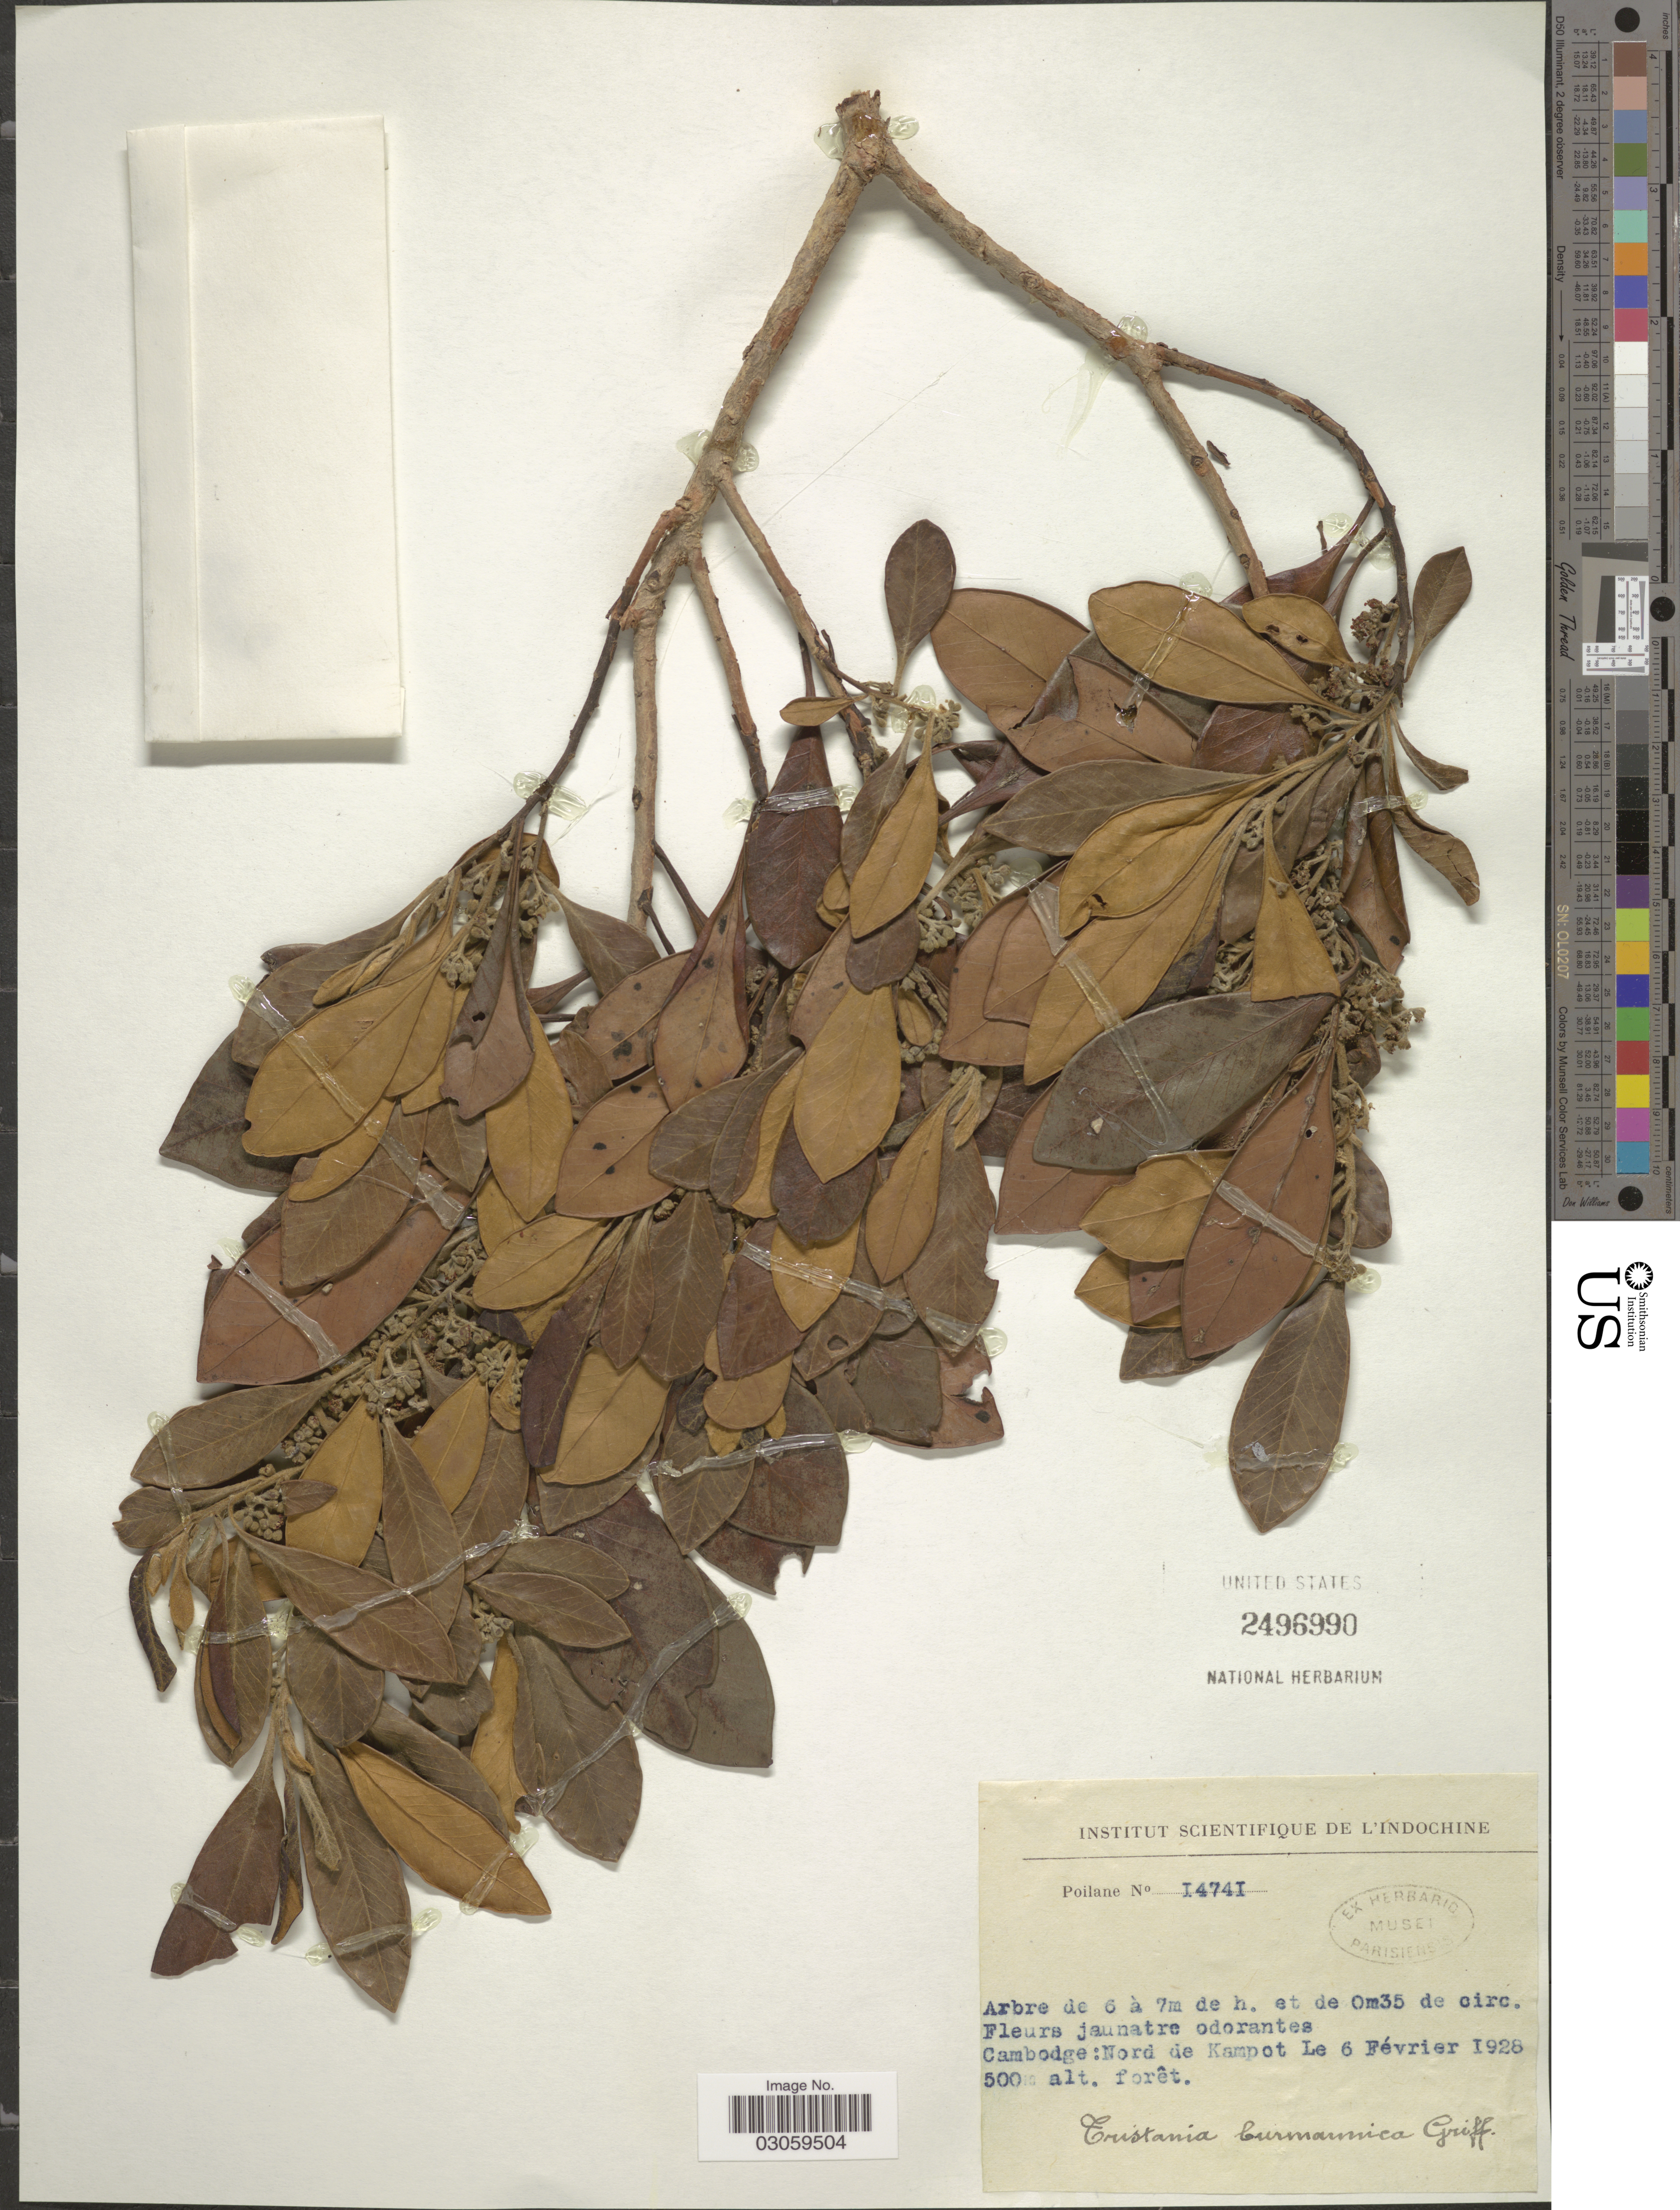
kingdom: Plantae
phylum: Tracheophyta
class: Magnoliopsida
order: Myrtales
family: Myrtaceae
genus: Tristaniopsis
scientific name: Tristaniopsis burmanica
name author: (Griff.) P.G. Wilson & J. T. Waterh.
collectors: -. Poilane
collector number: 14741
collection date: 1928-02-06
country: Cambodia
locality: Cambodge: Nord de Kampot.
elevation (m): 500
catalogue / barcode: US 2496990